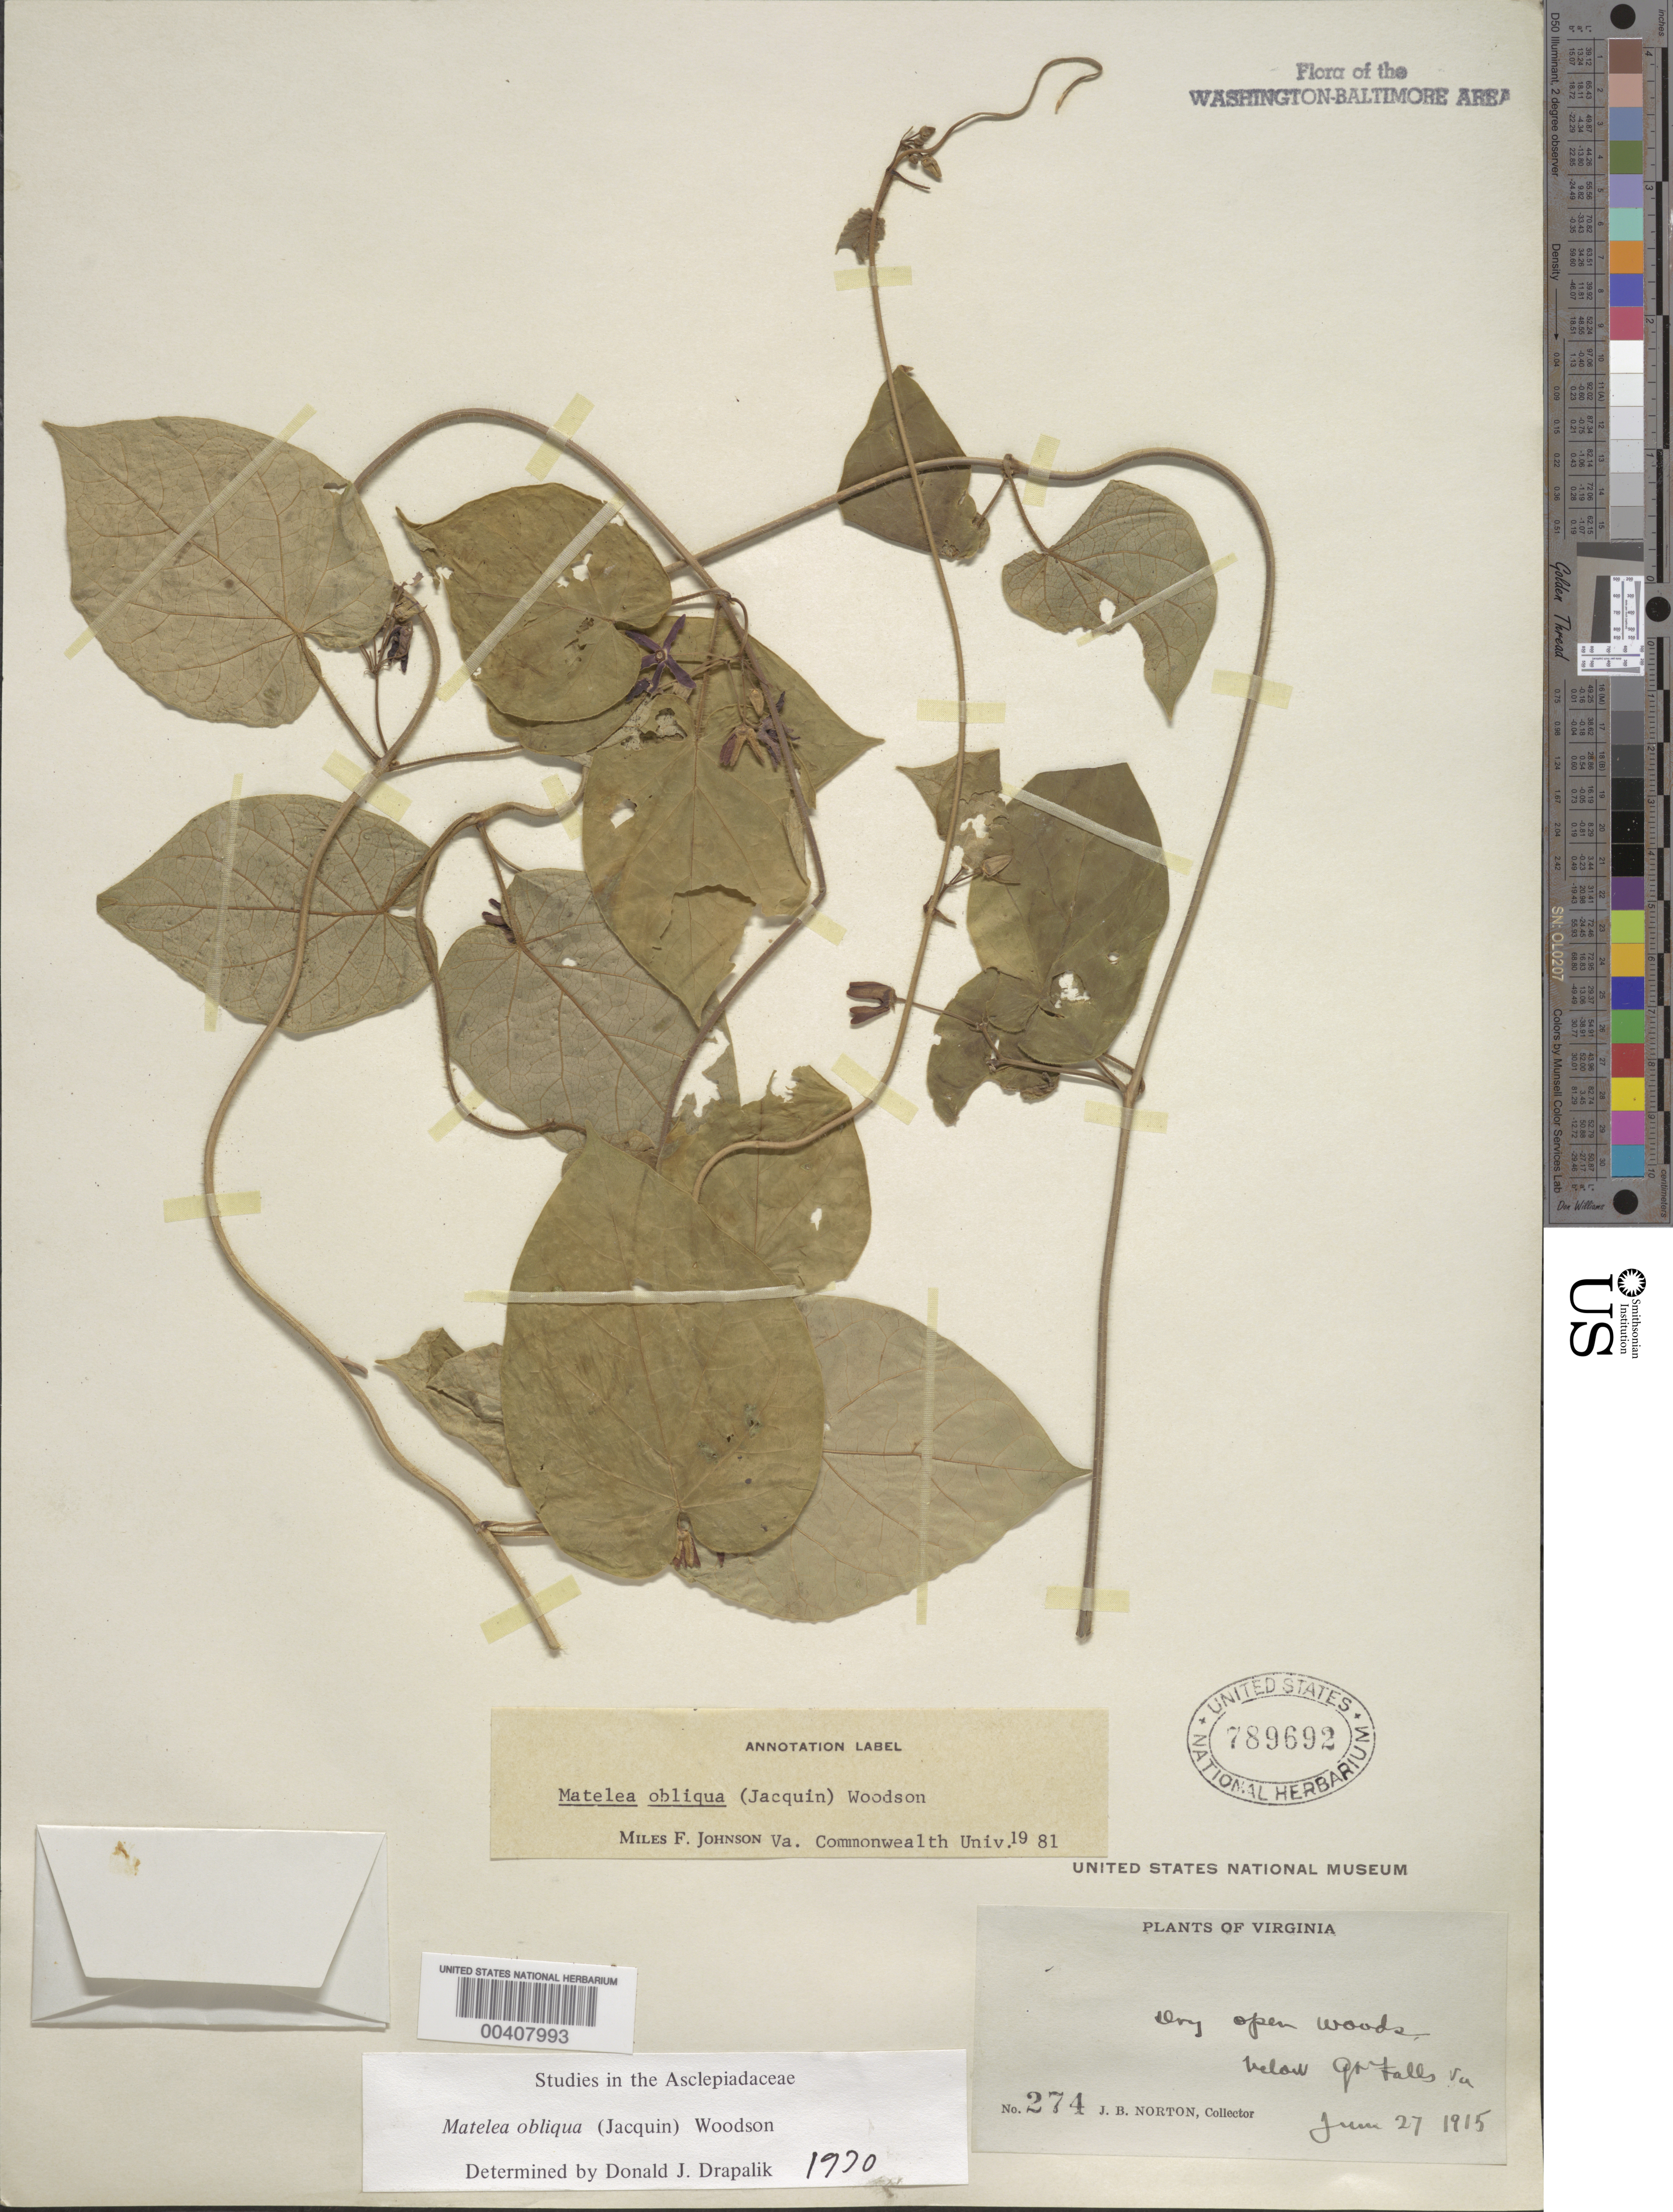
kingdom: Plantae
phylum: Tracheophyta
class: Magnoliopsida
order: Gentianales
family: Apocynaceae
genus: Matelea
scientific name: Matelea obliqua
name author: (Jacq.) Woodson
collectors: J. Norton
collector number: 274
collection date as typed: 27 Jun 1915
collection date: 1915-06-27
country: United States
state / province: Virginia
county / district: Fairfax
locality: Below Great Falls C. & O. Canal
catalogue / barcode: US 789692